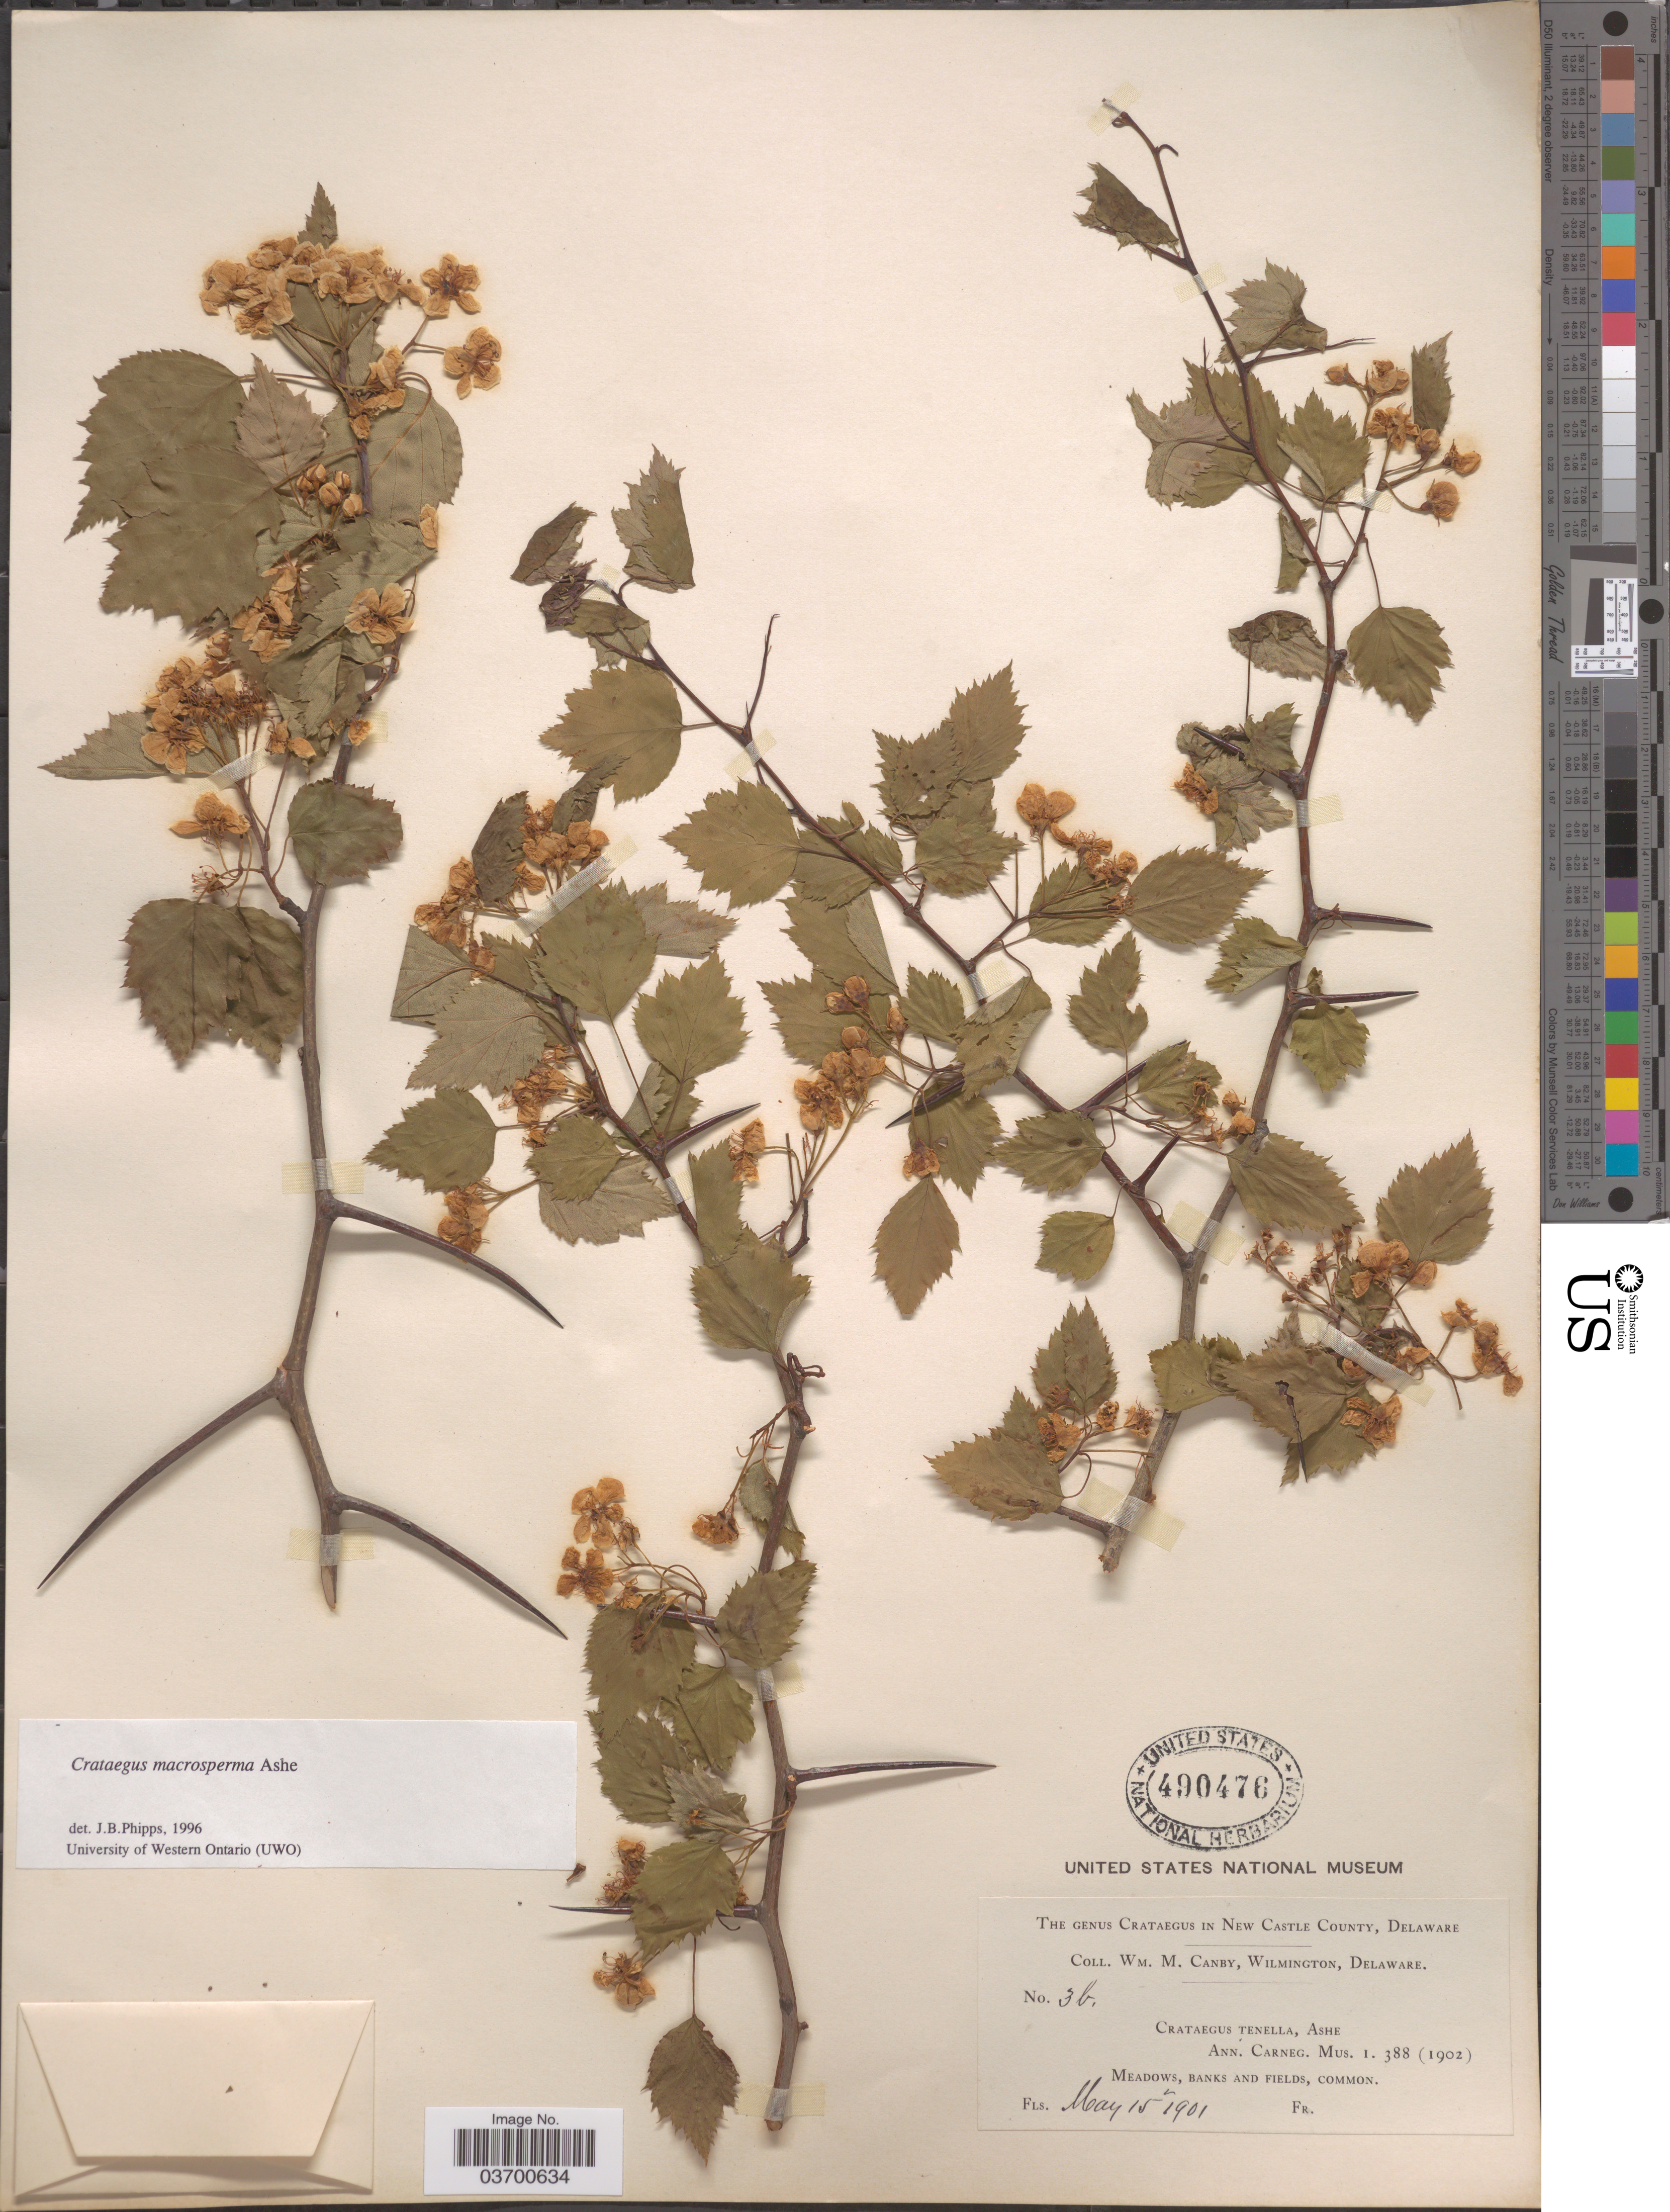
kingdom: Plantae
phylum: Tracheophyta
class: Magnoliopsida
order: Rosales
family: Rosaceae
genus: Crataegus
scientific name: Crataegus macrosperma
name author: Ashe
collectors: W. M. Canby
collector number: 3b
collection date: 1901-05-15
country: United States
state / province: Delaware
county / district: New Castle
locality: New Castle County. [unsure placement]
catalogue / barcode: US 490476